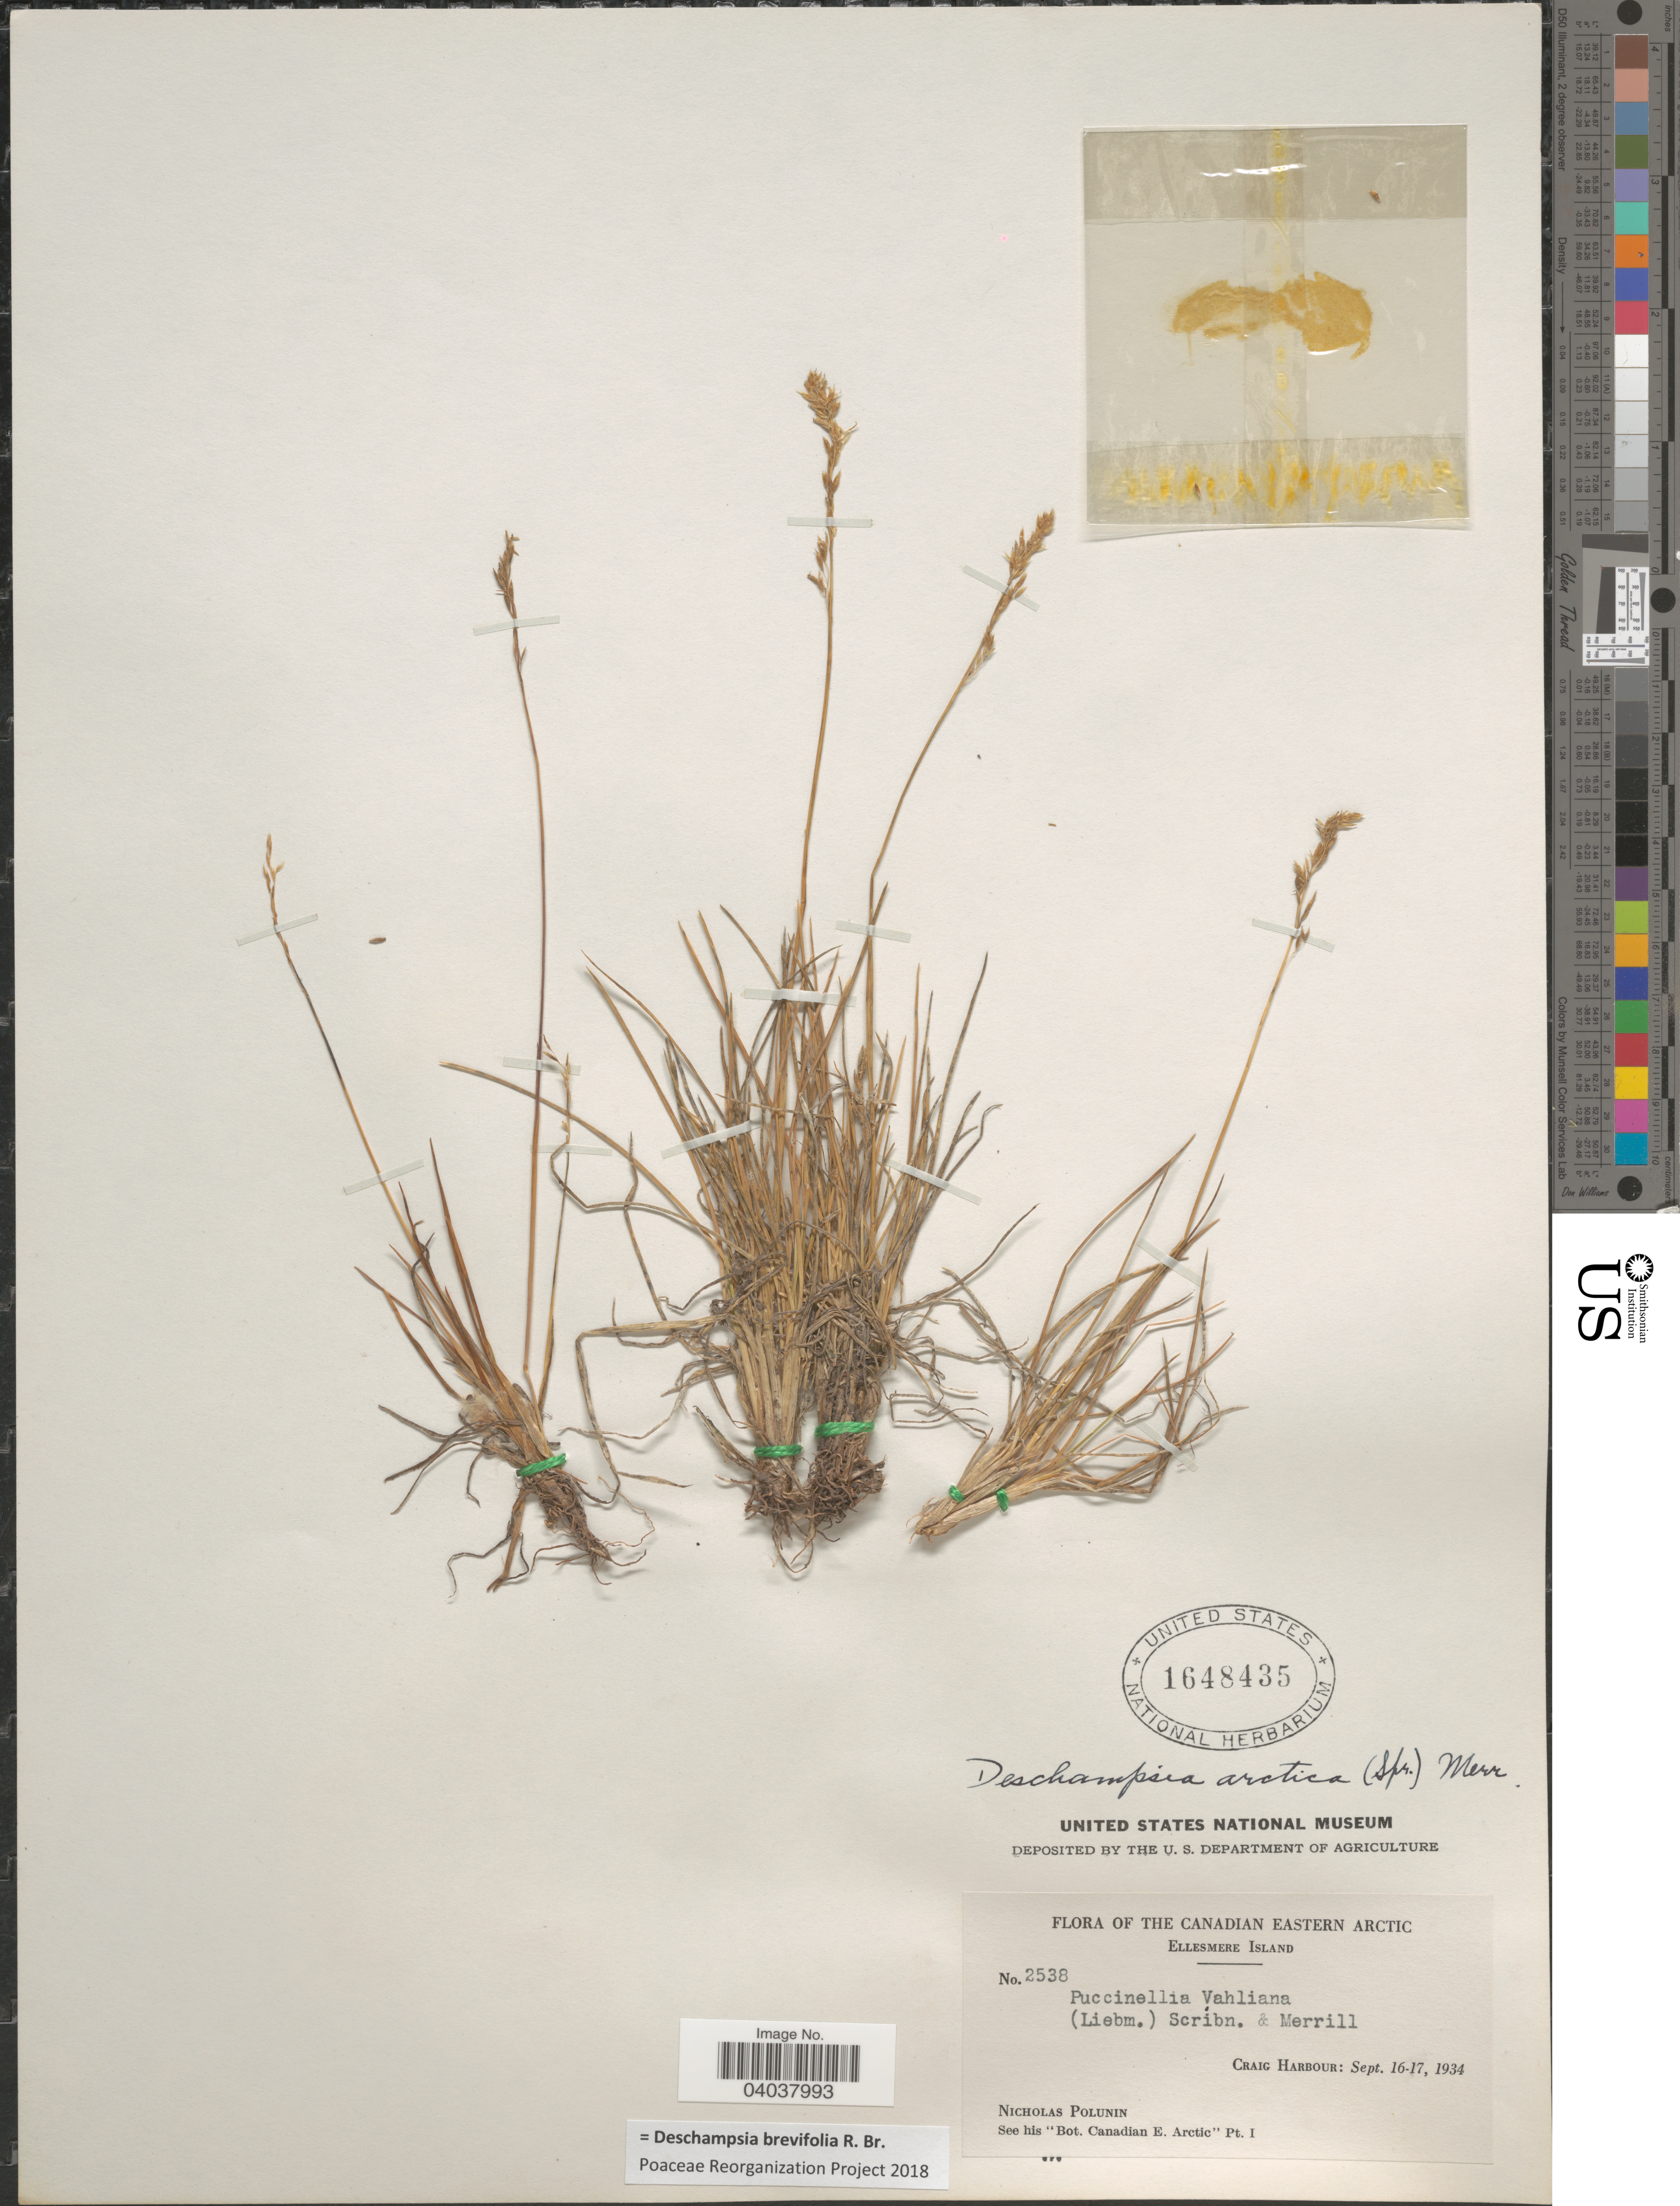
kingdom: Plantae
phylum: Tracheophyta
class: Liliopsida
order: Poales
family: Poaceae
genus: Deschampsia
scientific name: Deschampsia brevifolia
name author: R. Br. in Parry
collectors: N. V. Polunin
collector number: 2538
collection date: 1934-09-16/1934-09-17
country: Canada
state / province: Nunavut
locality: The Canadian Eastern Arctic. Ellesmere Island. Craig Harbour.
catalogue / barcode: US 1648435